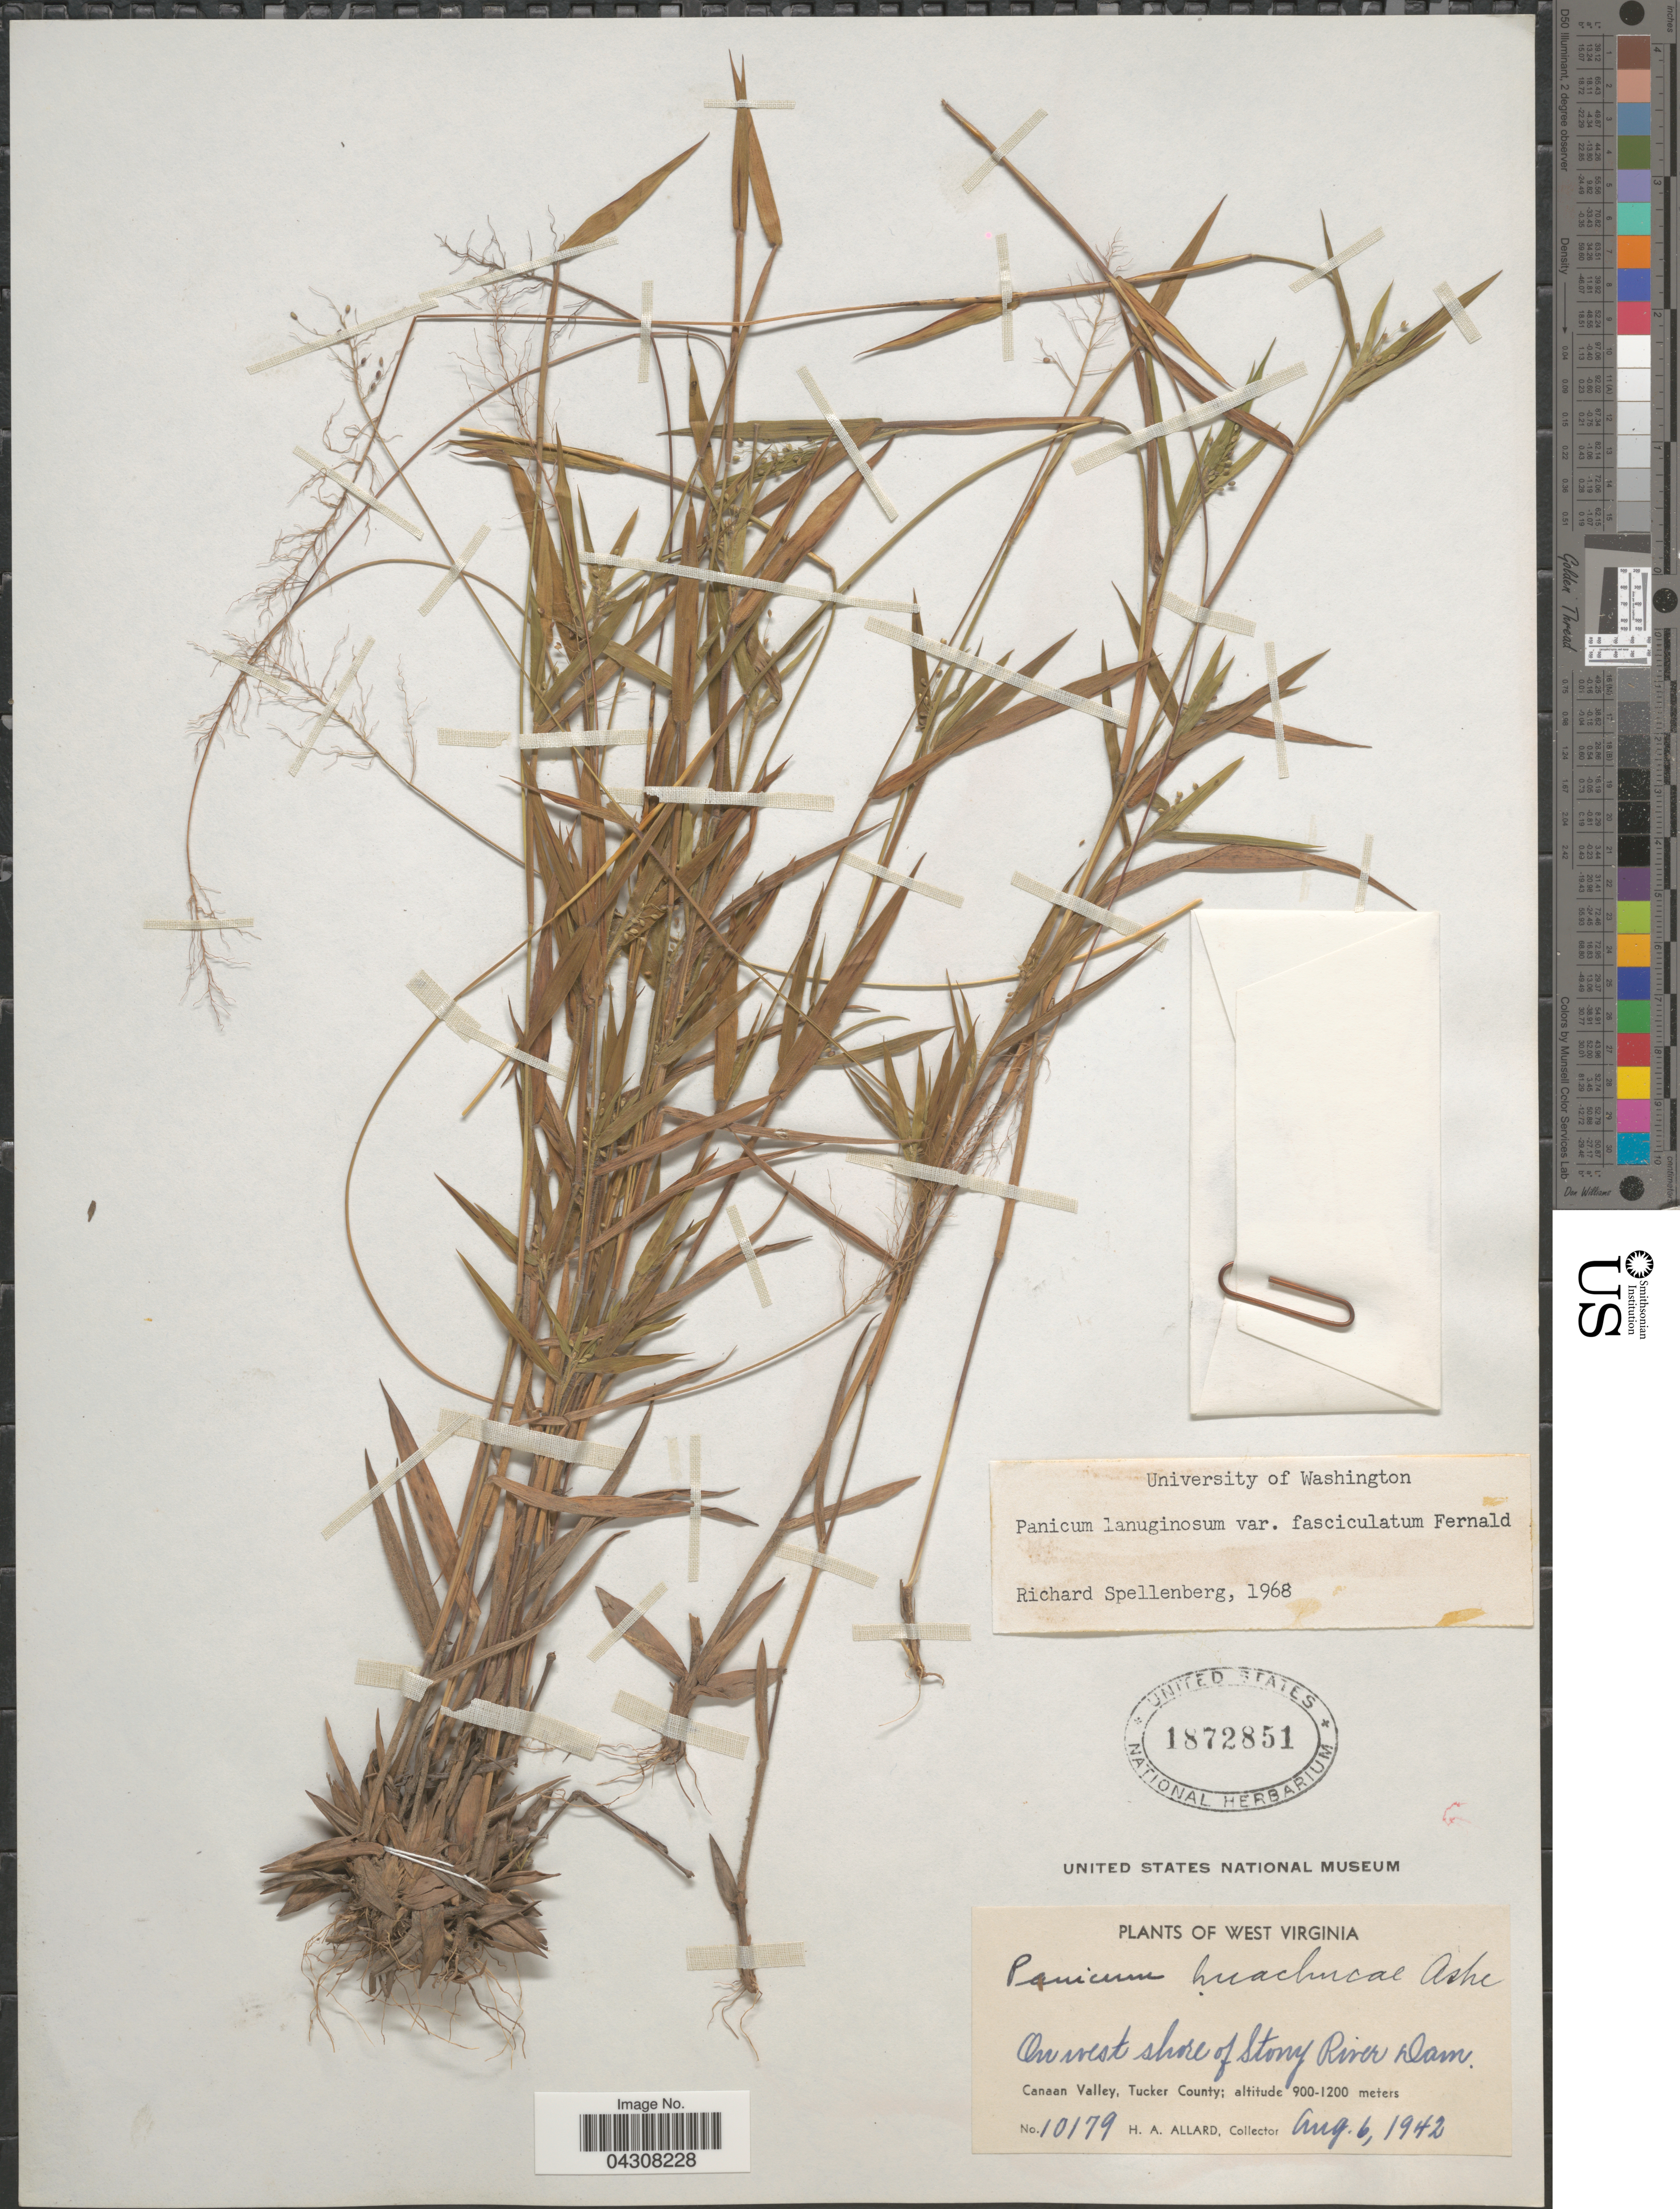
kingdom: Plantae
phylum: Tracheophyta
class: Liliopsida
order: Poales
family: Poaceae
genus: Dichanthelium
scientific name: Dichanthelium acuminatum var. acuminatum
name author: (Sw.) Gould & C.A. Clark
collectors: H. A. Allard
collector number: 10179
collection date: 1942-08-06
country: United States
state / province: West Virginia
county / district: Tucker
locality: On west shore of Stony River Dam. Canaan Valley, Tucker County.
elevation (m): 900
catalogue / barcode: US 1872851